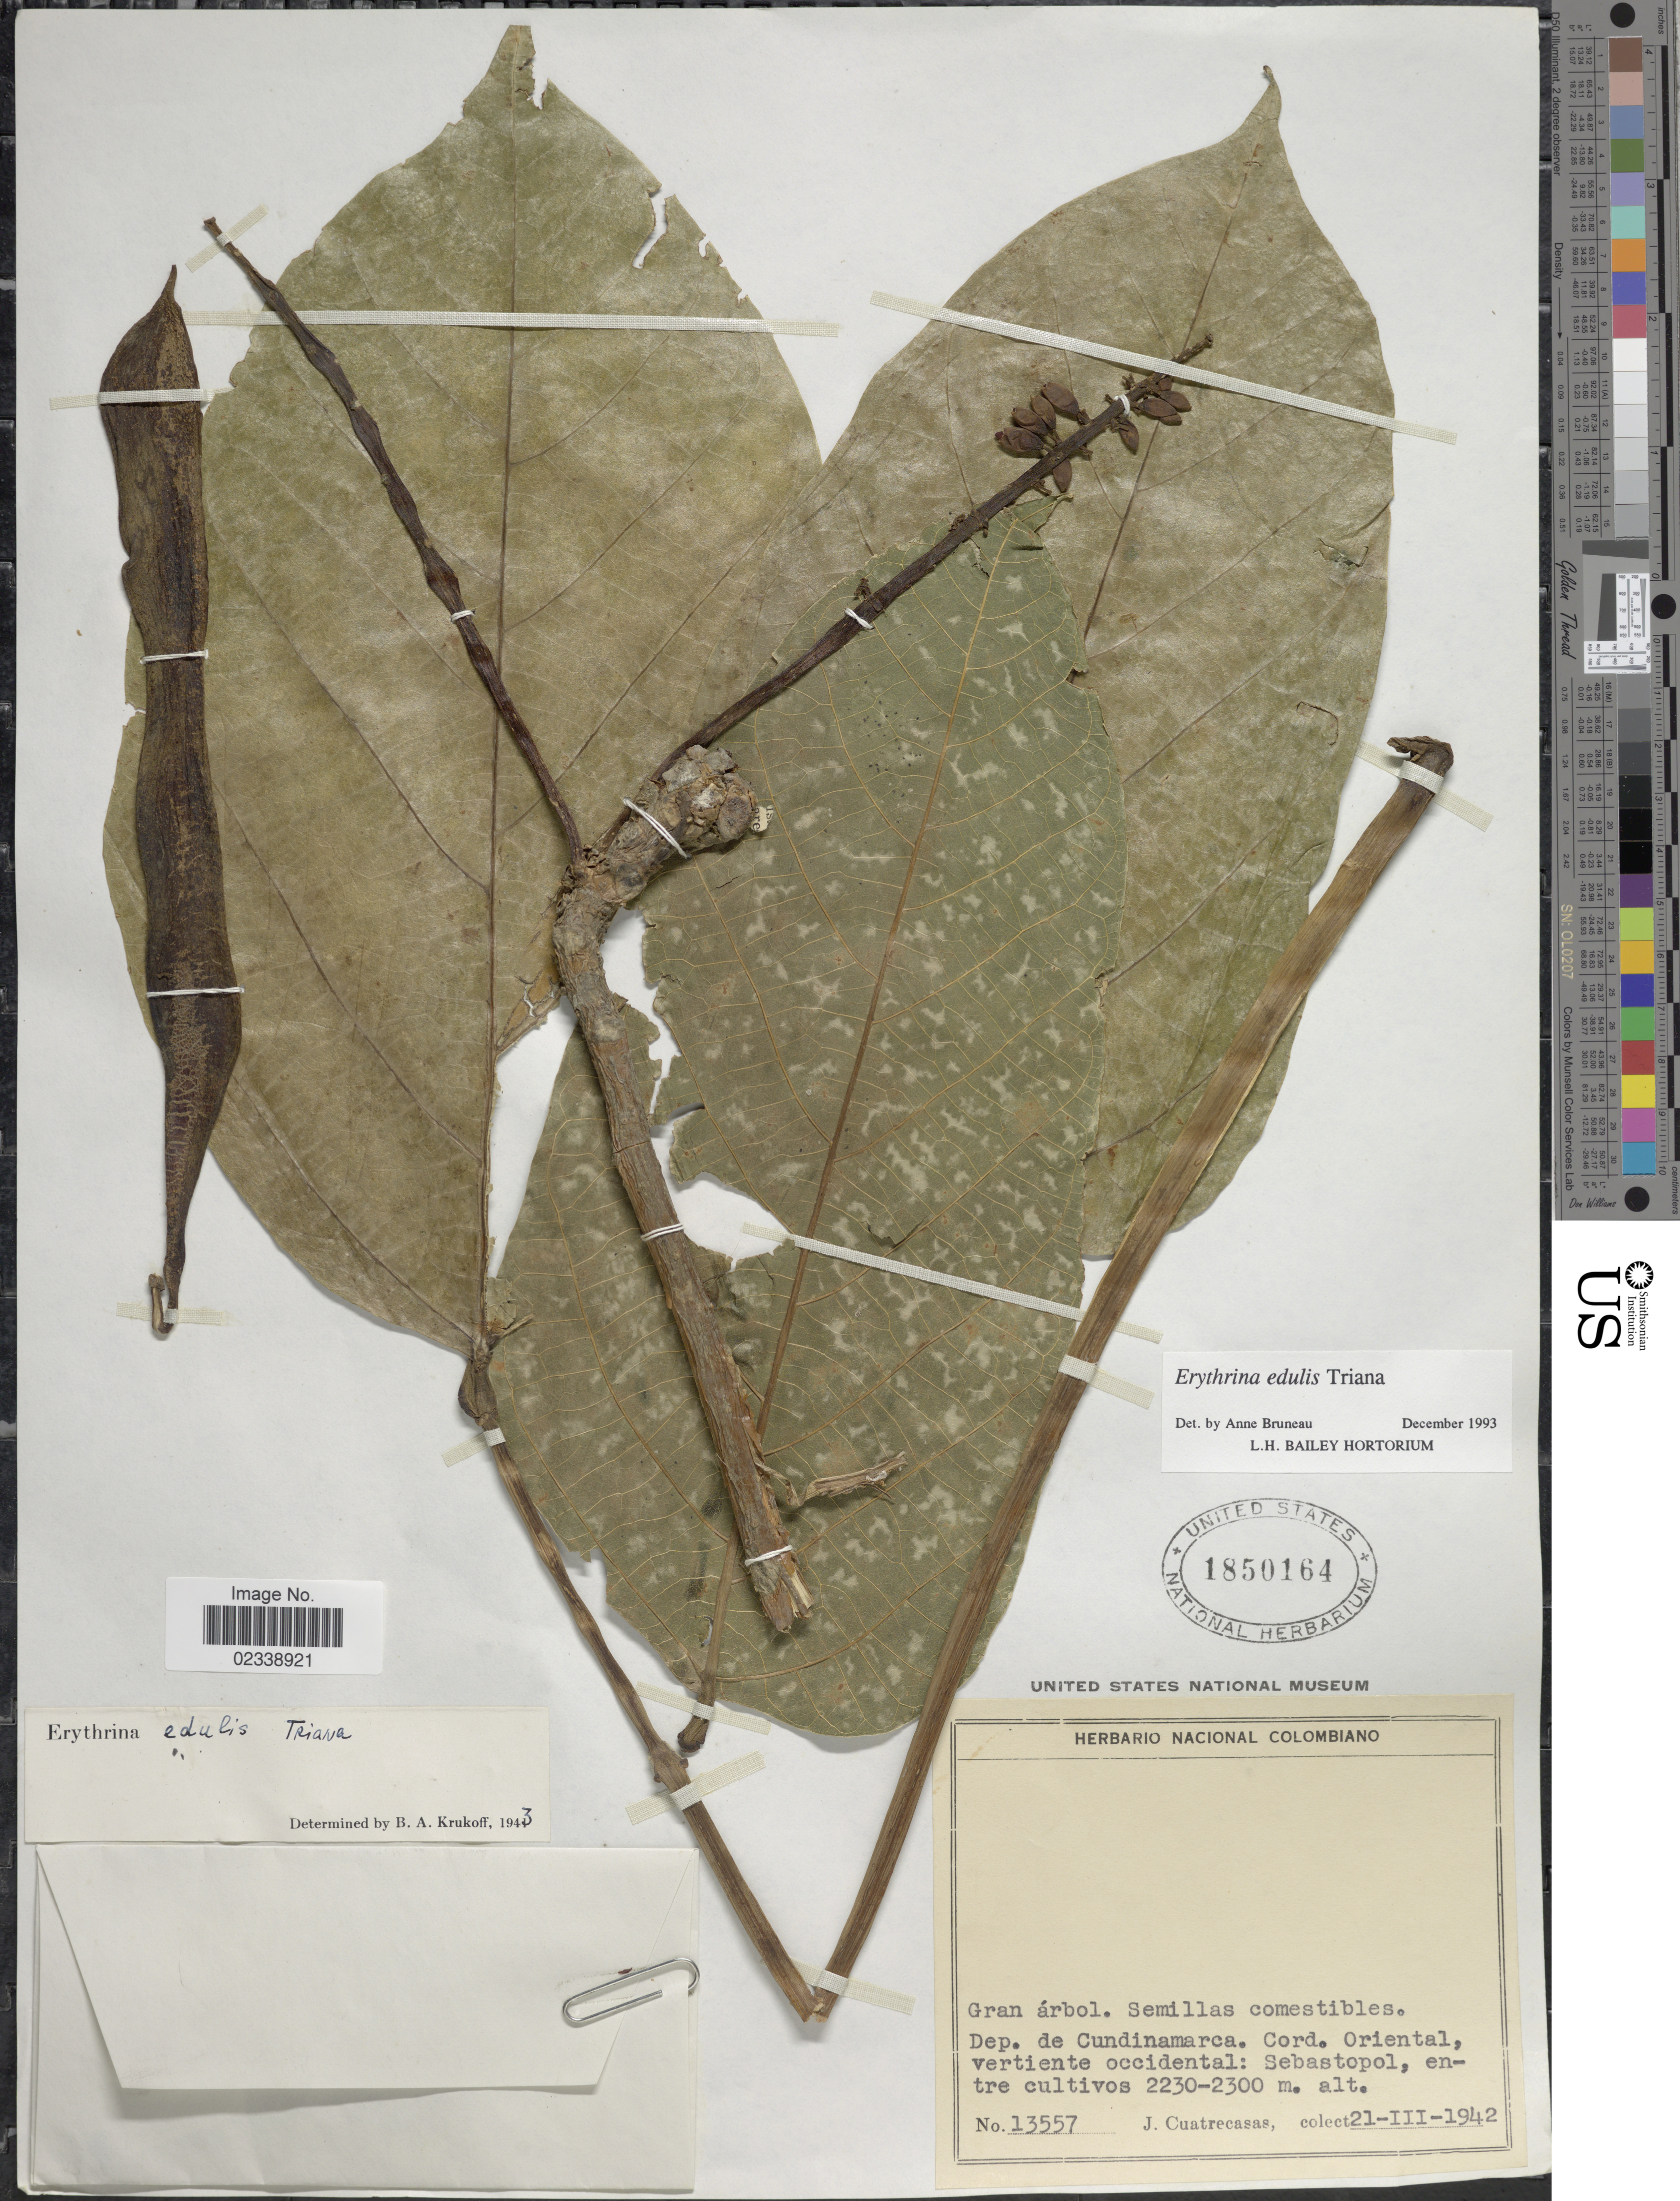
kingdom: Plantae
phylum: Tracheophyta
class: Magnoliopsida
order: Fabales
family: Fabaceae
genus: Erythrina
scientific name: Erythrina edulis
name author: Triana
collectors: J. Cuatrecasas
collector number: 13557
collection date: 1942-03-21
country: Colombia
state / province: Cundinamarca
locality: Cord. Oriental, vertiente occidental: Sebastopol, entre cultibos.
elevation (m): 2230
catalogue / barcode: US 1850164